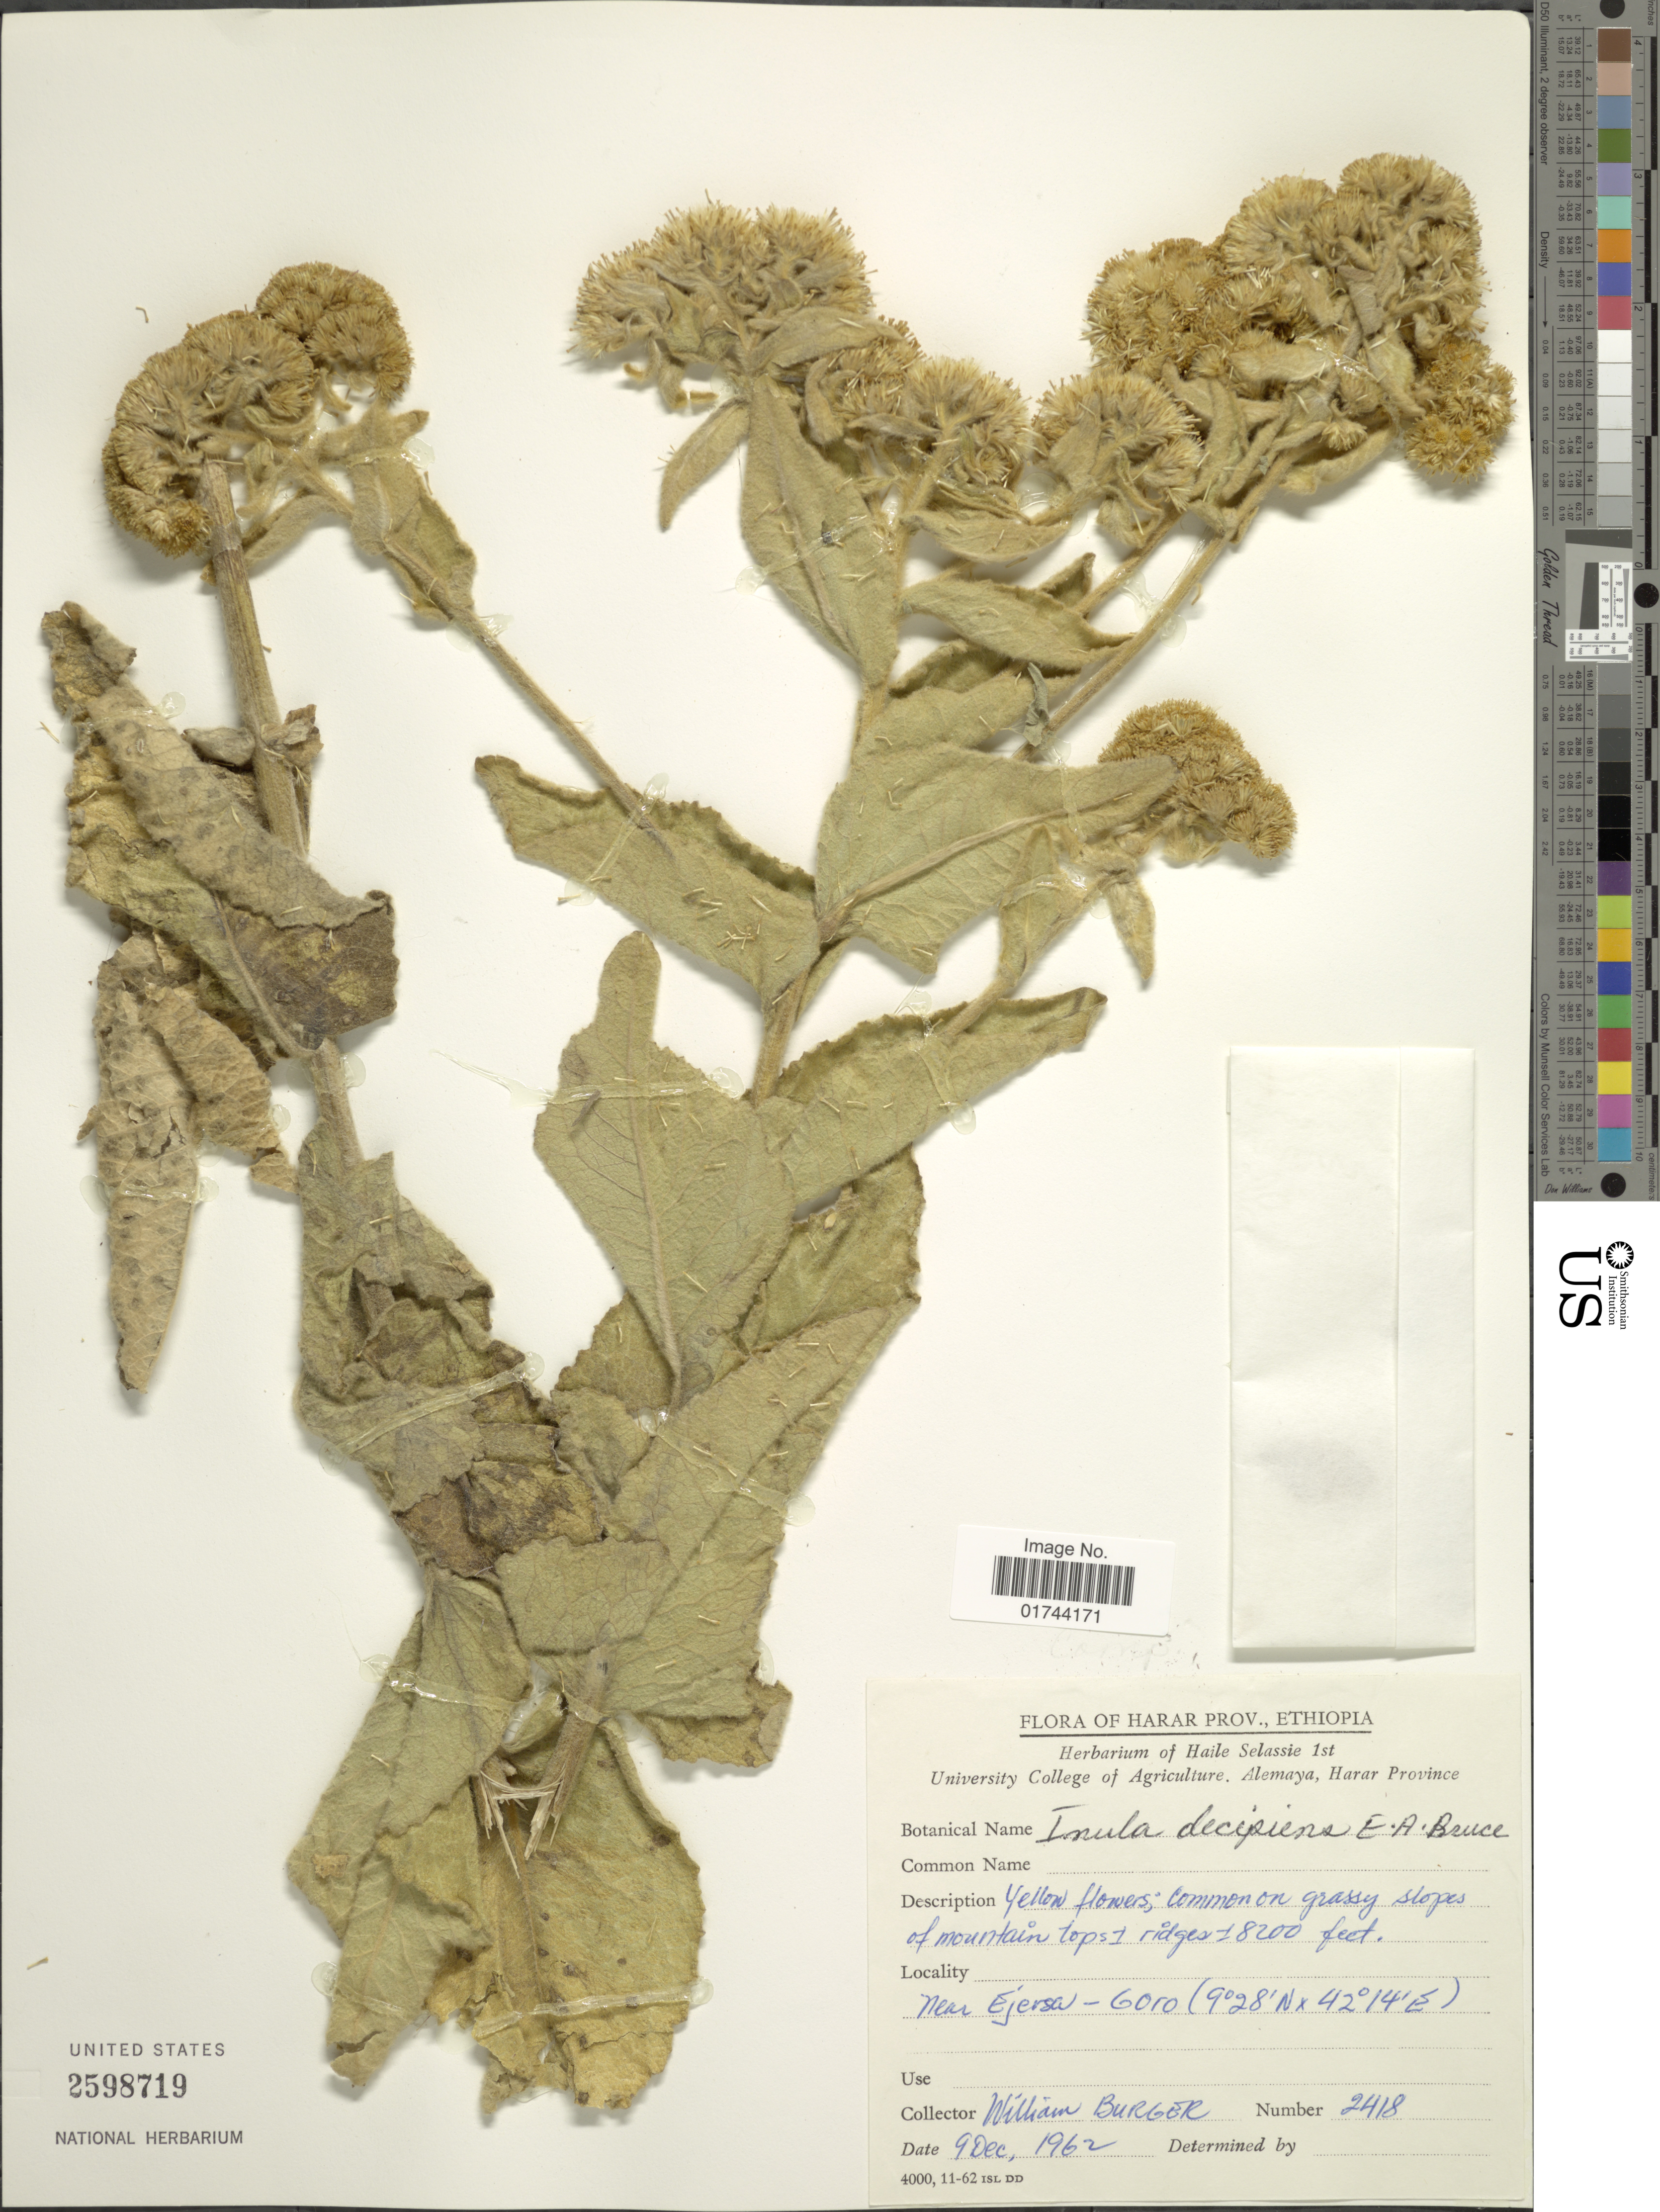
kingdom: Plantae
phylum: Tracheophyta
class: Magnoliopsida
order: Asterales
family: Asteraceae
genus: Inula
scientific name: Inula decipiens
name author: E.A. Bruce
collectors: W. Burger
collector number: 2418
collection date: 1962-12-09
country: Ethiopia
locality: Harar Prov., near Ejersa- Goro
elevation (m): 2499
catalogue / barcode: US 2598719